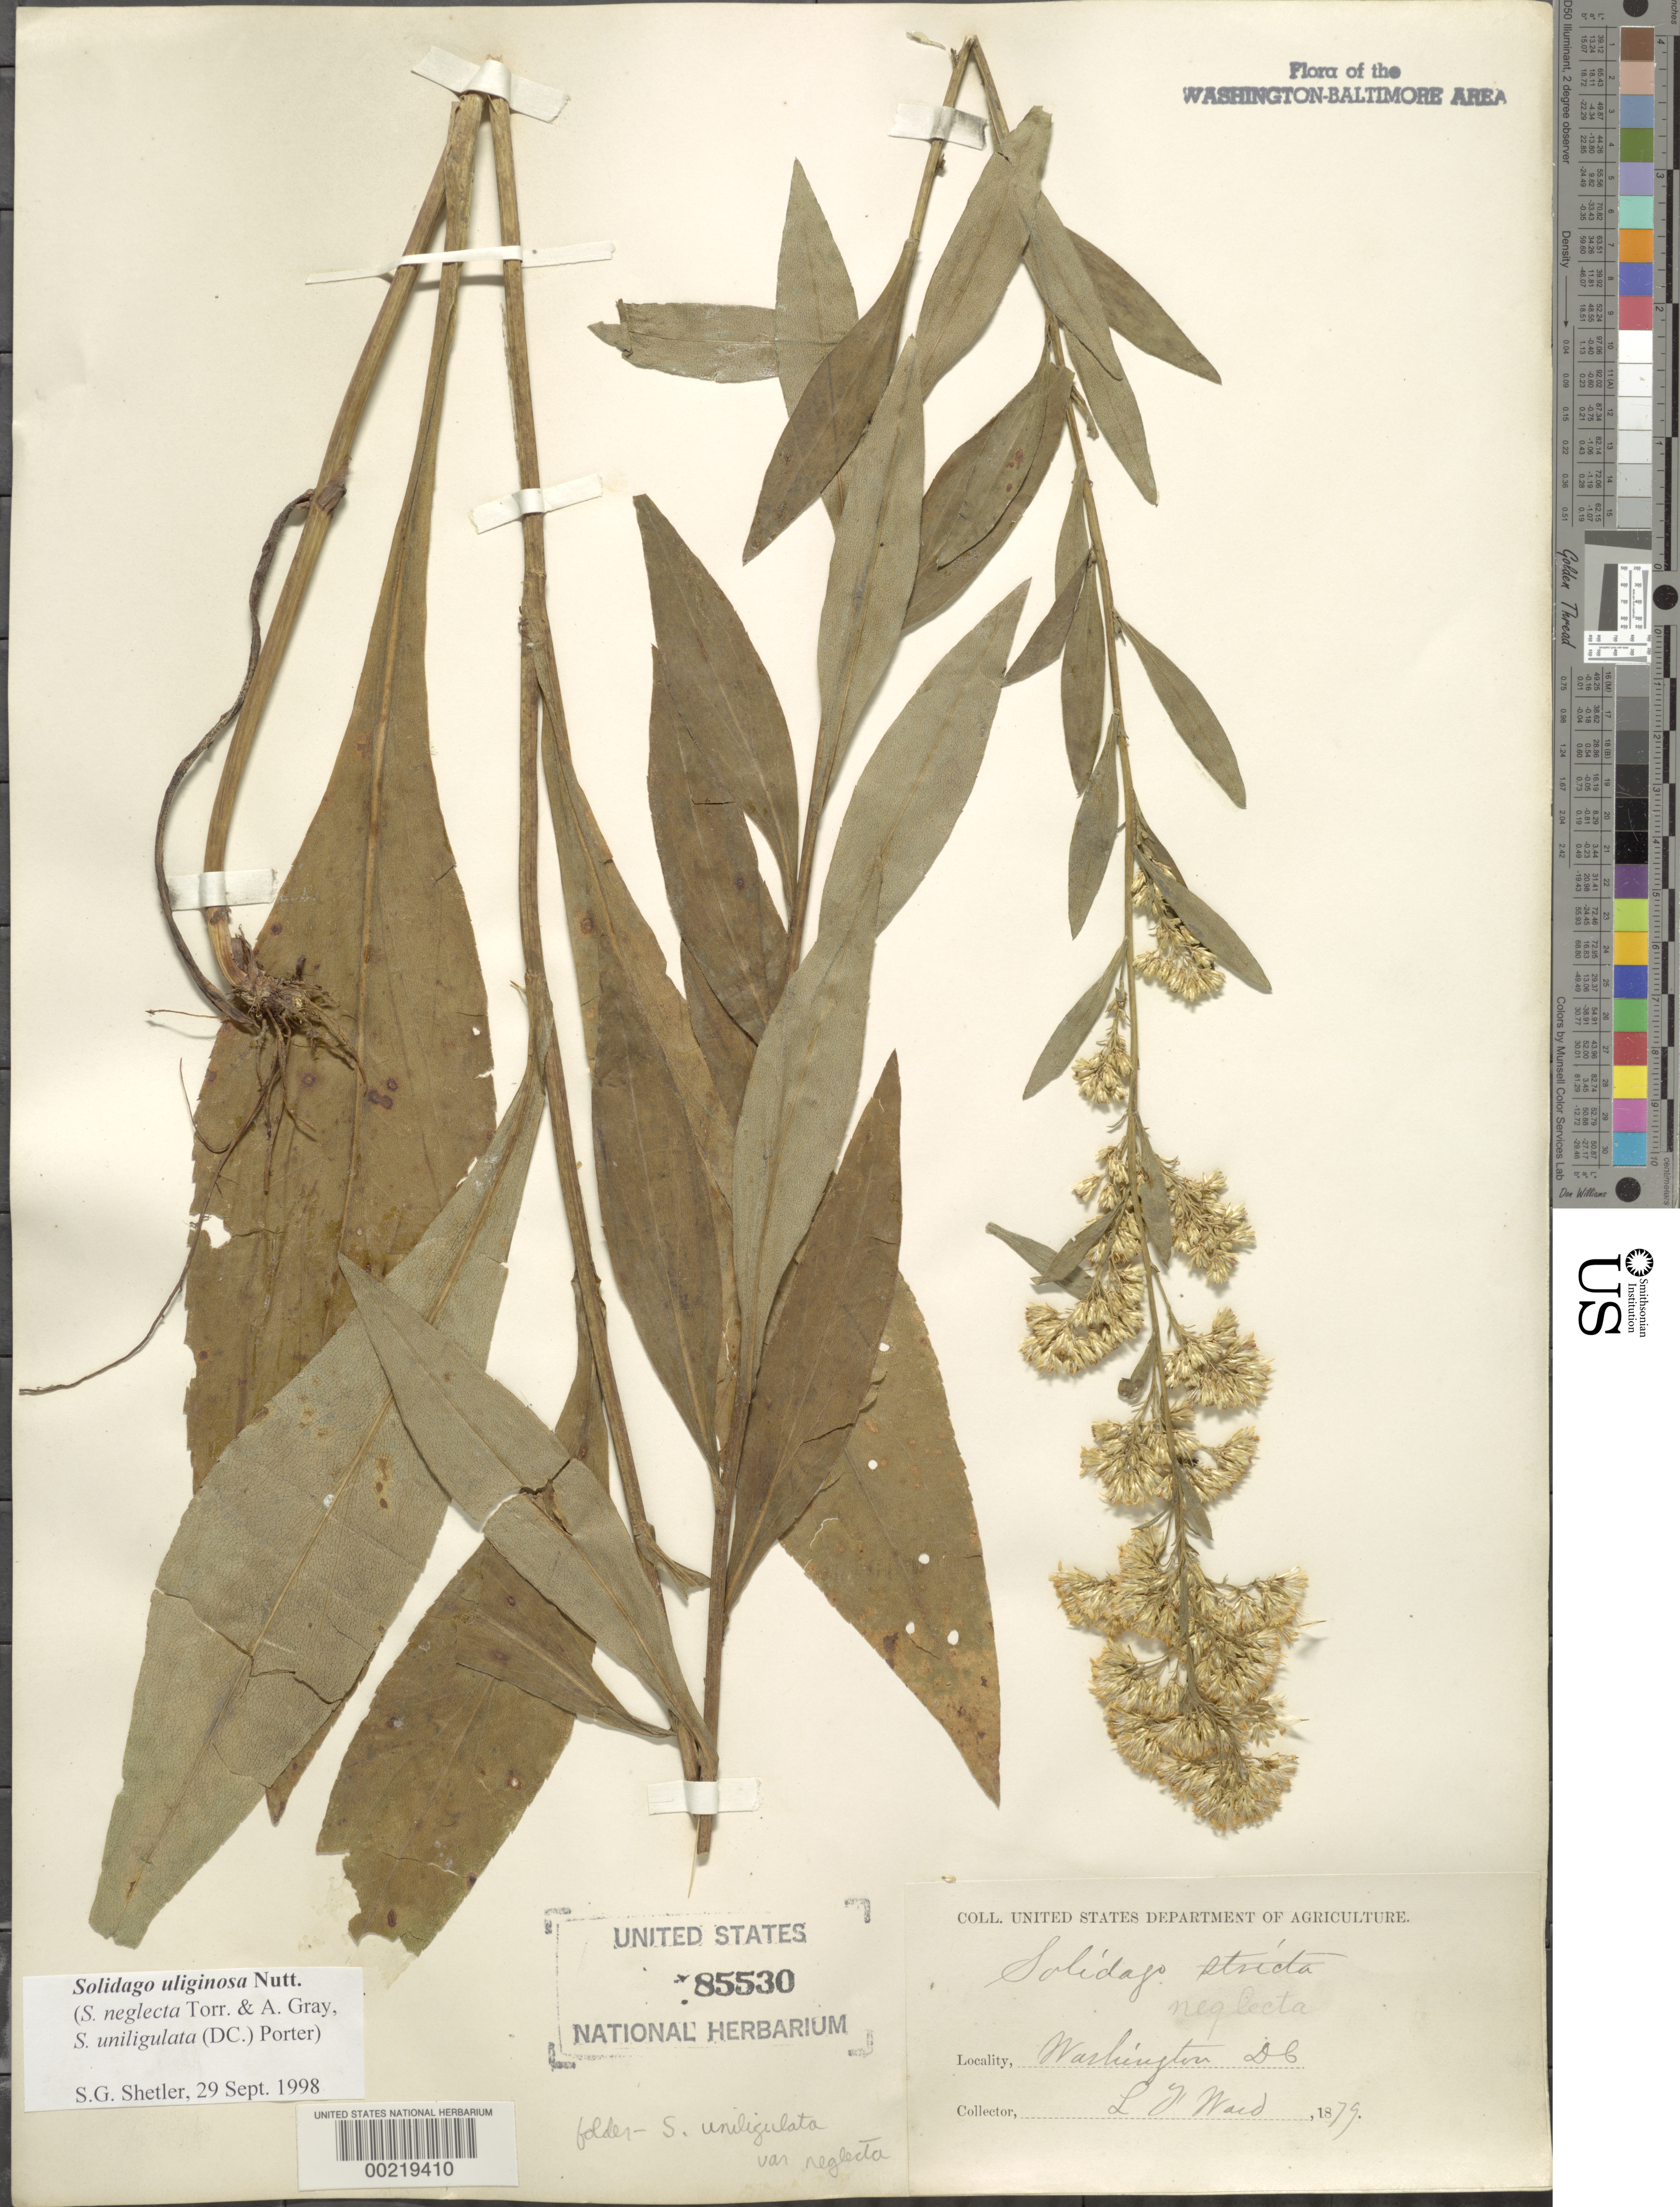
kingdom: Plantae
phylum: Tracheophyta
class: Magnoliopsida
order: Asterales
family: Asteraceae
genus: Solidago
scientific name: Solidago uliginosa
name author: Nutt.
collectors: L. F. Ward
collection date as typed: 1879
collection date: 1879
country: United States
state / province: District of Columbia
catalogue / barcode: US 85530